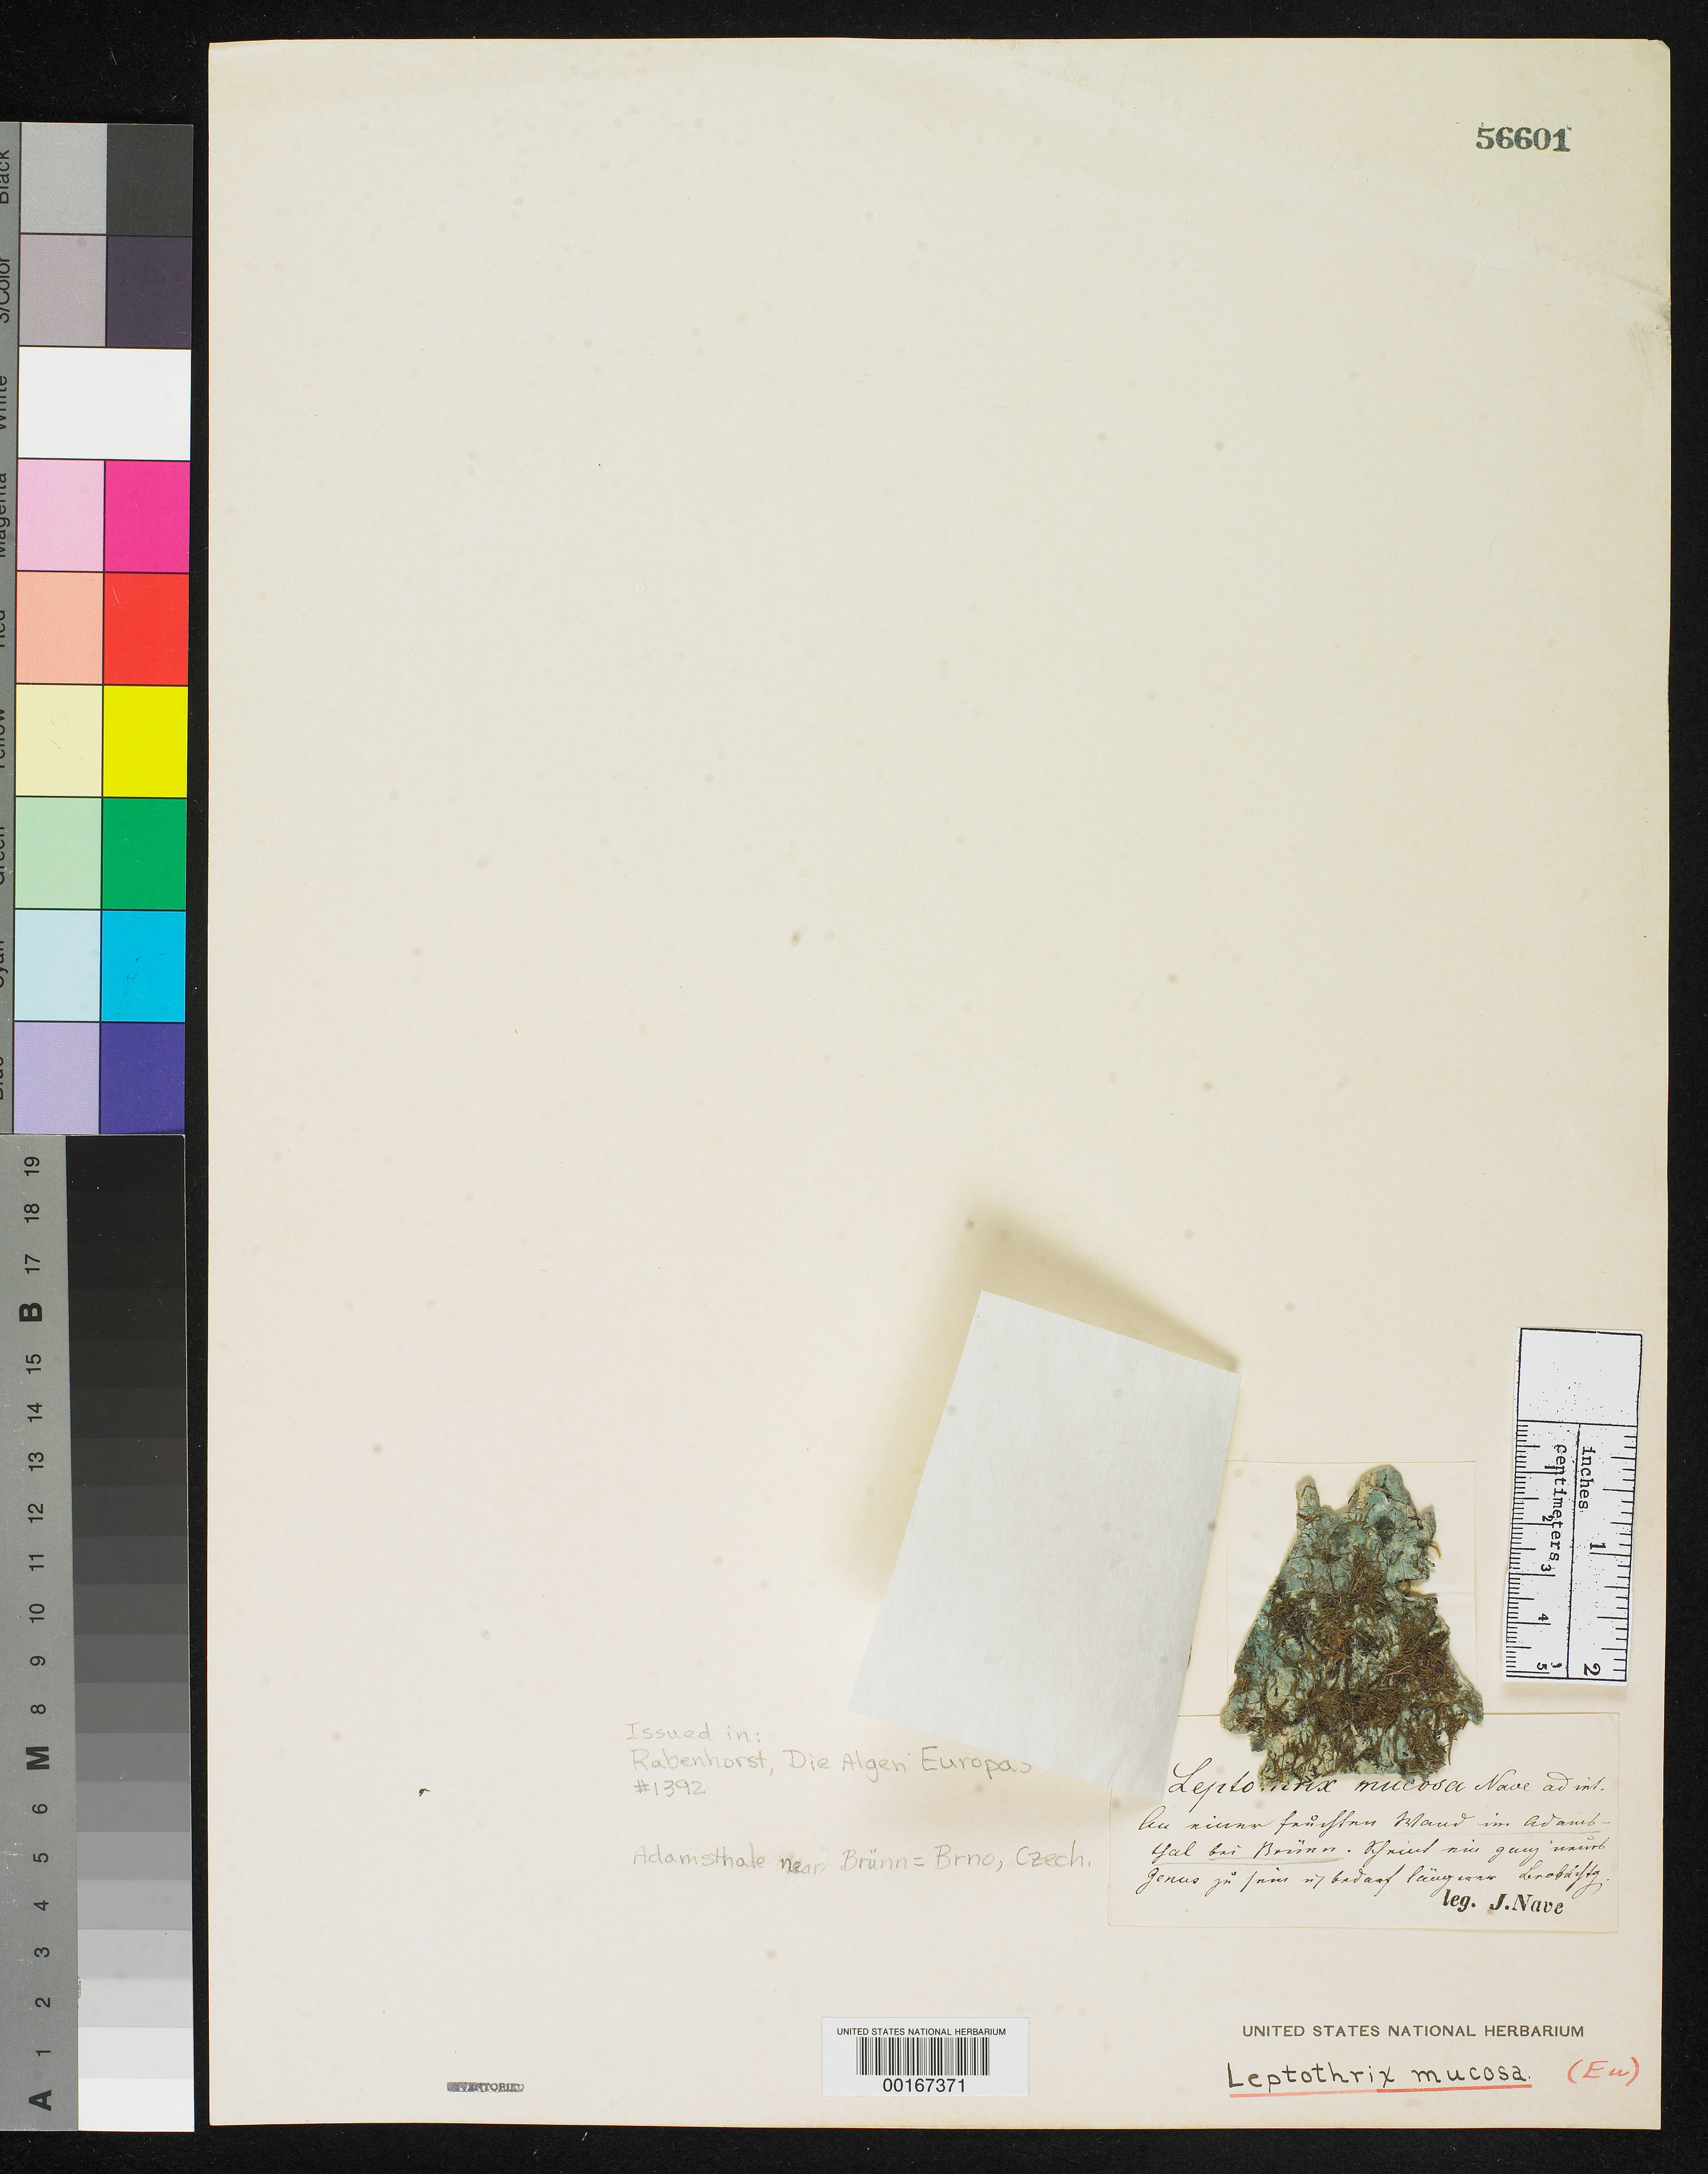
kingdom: Bacteria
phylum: Cyanobacteria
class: Cyanobacteriia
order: Cyanobacteriales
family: Oscillatoriaceae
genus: Leptothrix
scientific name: Leptothrix mucosa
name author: Nave in Rabenh.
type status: Isotype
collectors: J. Nave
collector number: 1392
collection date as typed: Jul 1862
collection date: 1862-07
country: Czechia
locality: Adamsthale near Brno (Brunn). [Moravia]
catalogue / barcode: US 56601